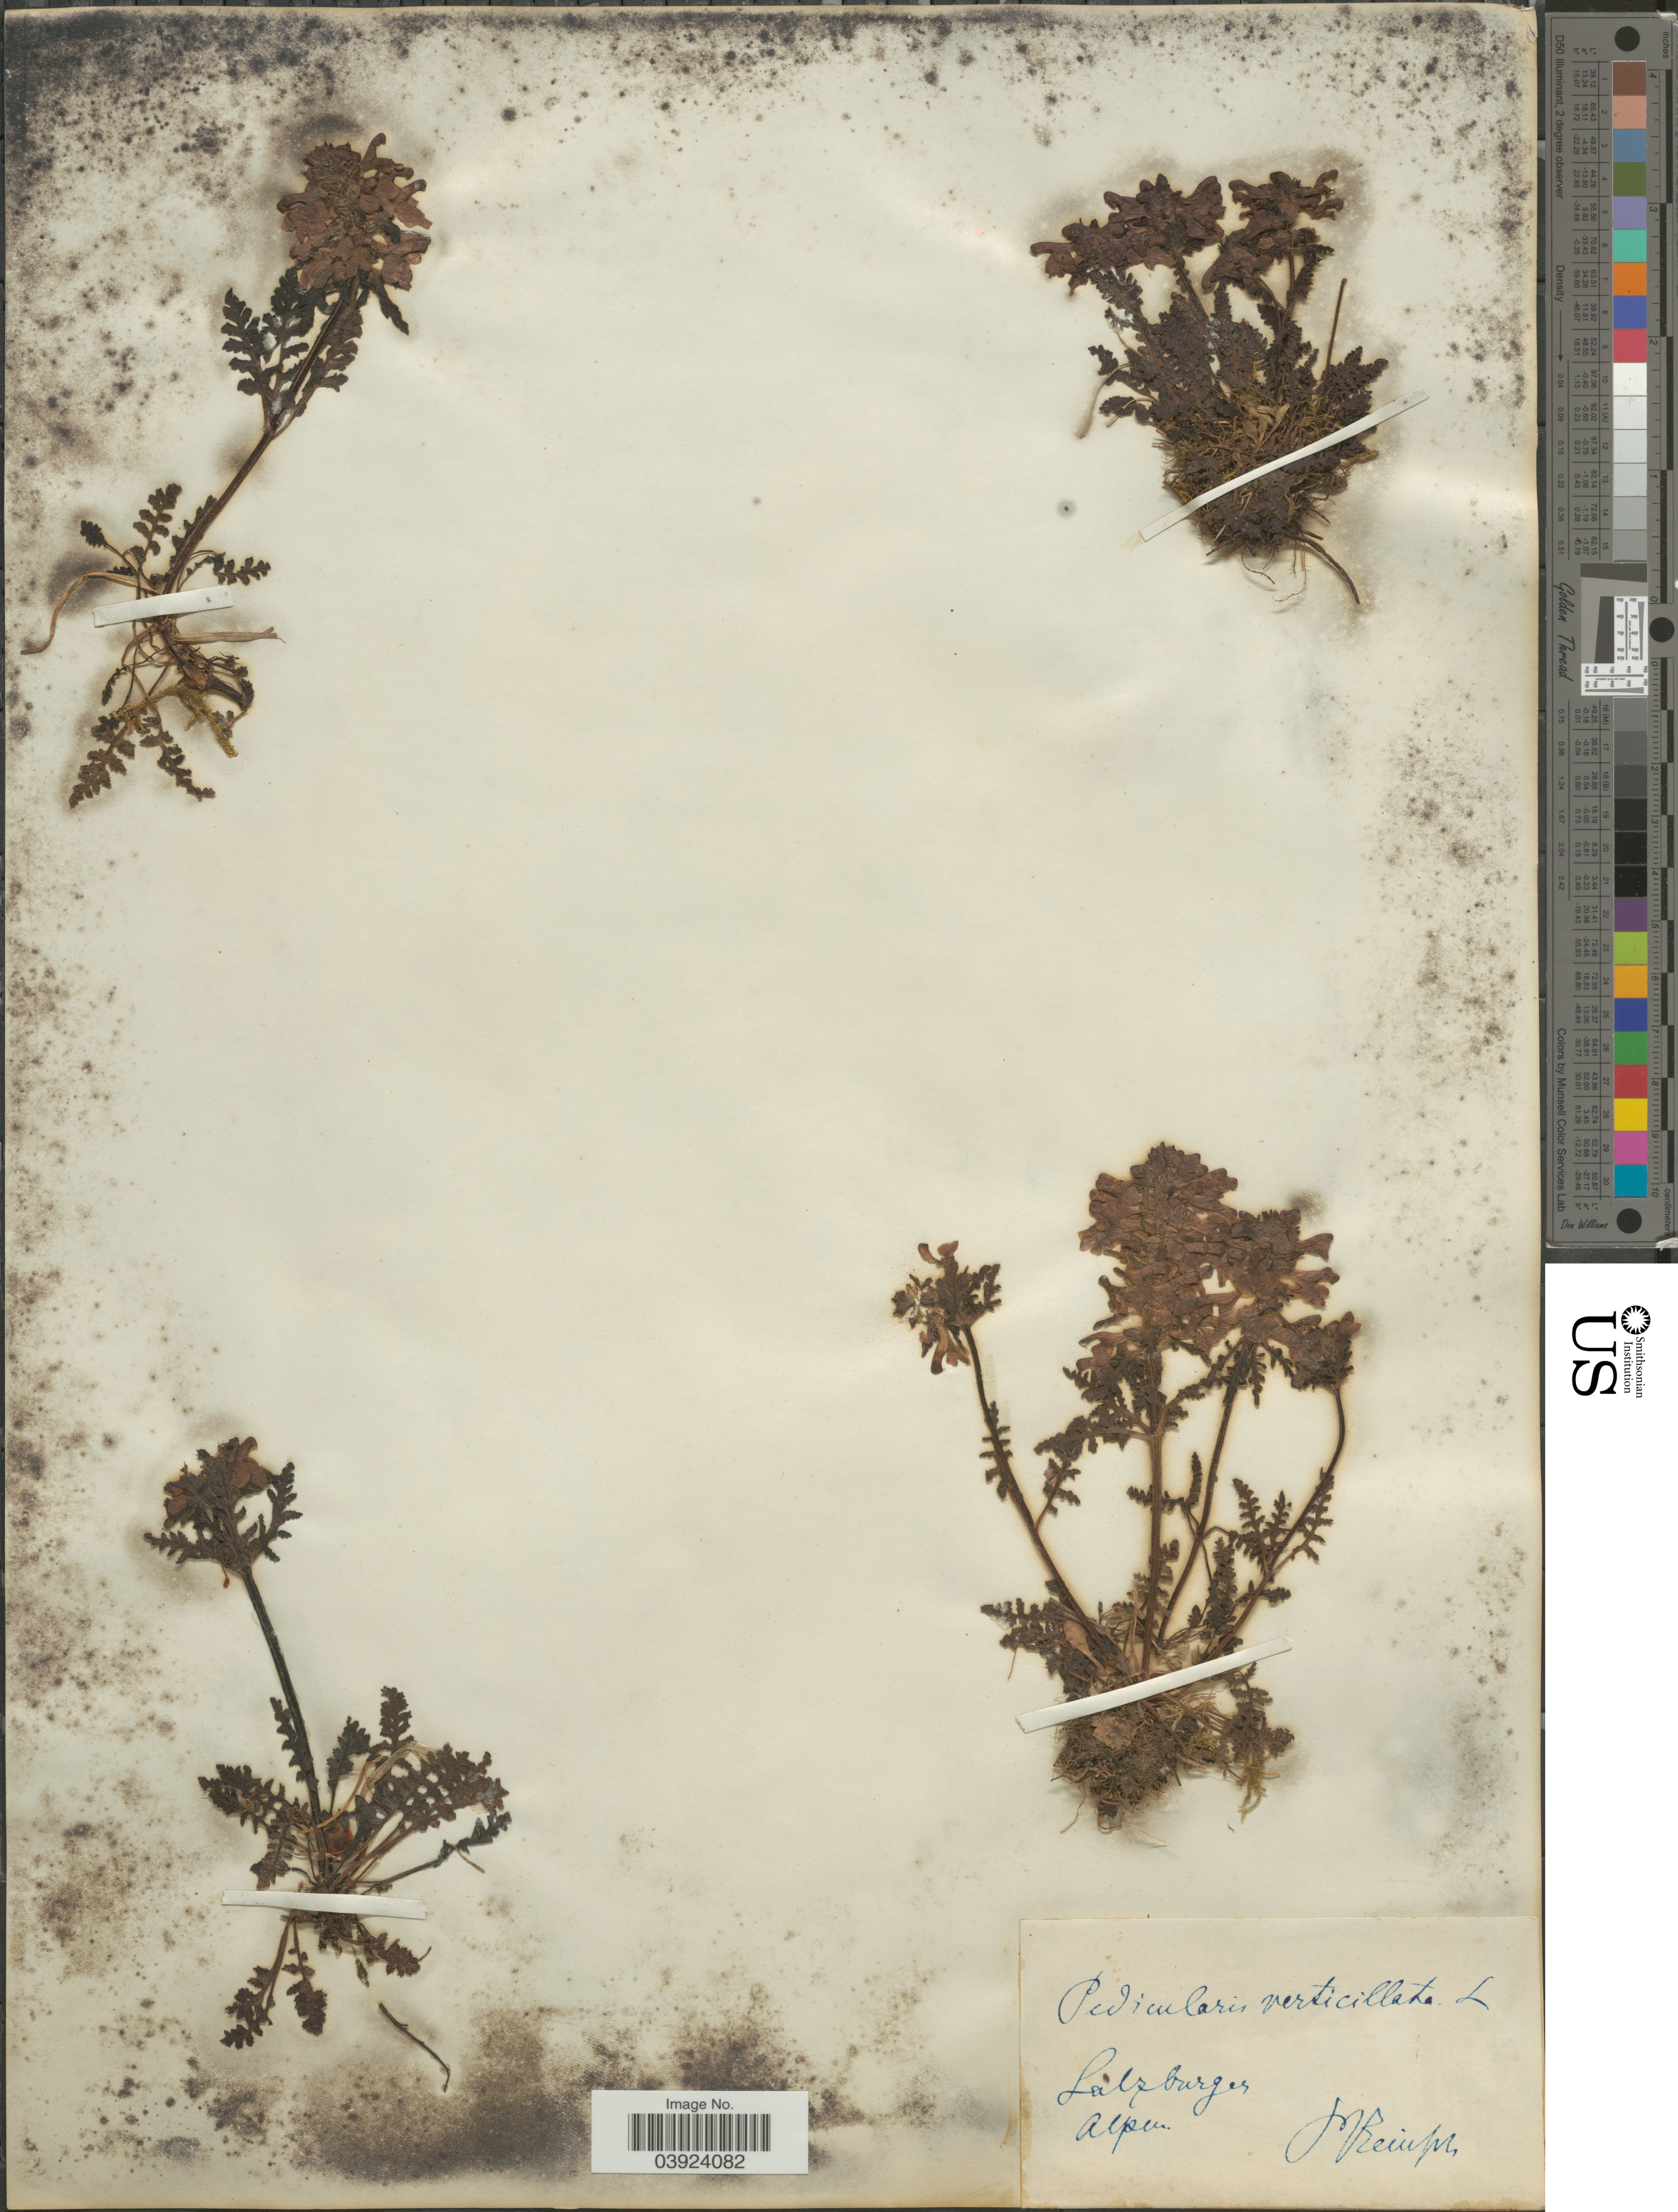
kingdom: Plantae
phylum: Tracheophyta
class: Magnoliopsida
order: Lamiales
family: Orobanchaceae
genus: Pedicularis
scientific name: Pedicularis verticillata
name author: L.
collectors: M. Beiufts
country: Austria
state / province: Salzburg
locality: Salzburger. Alpen.